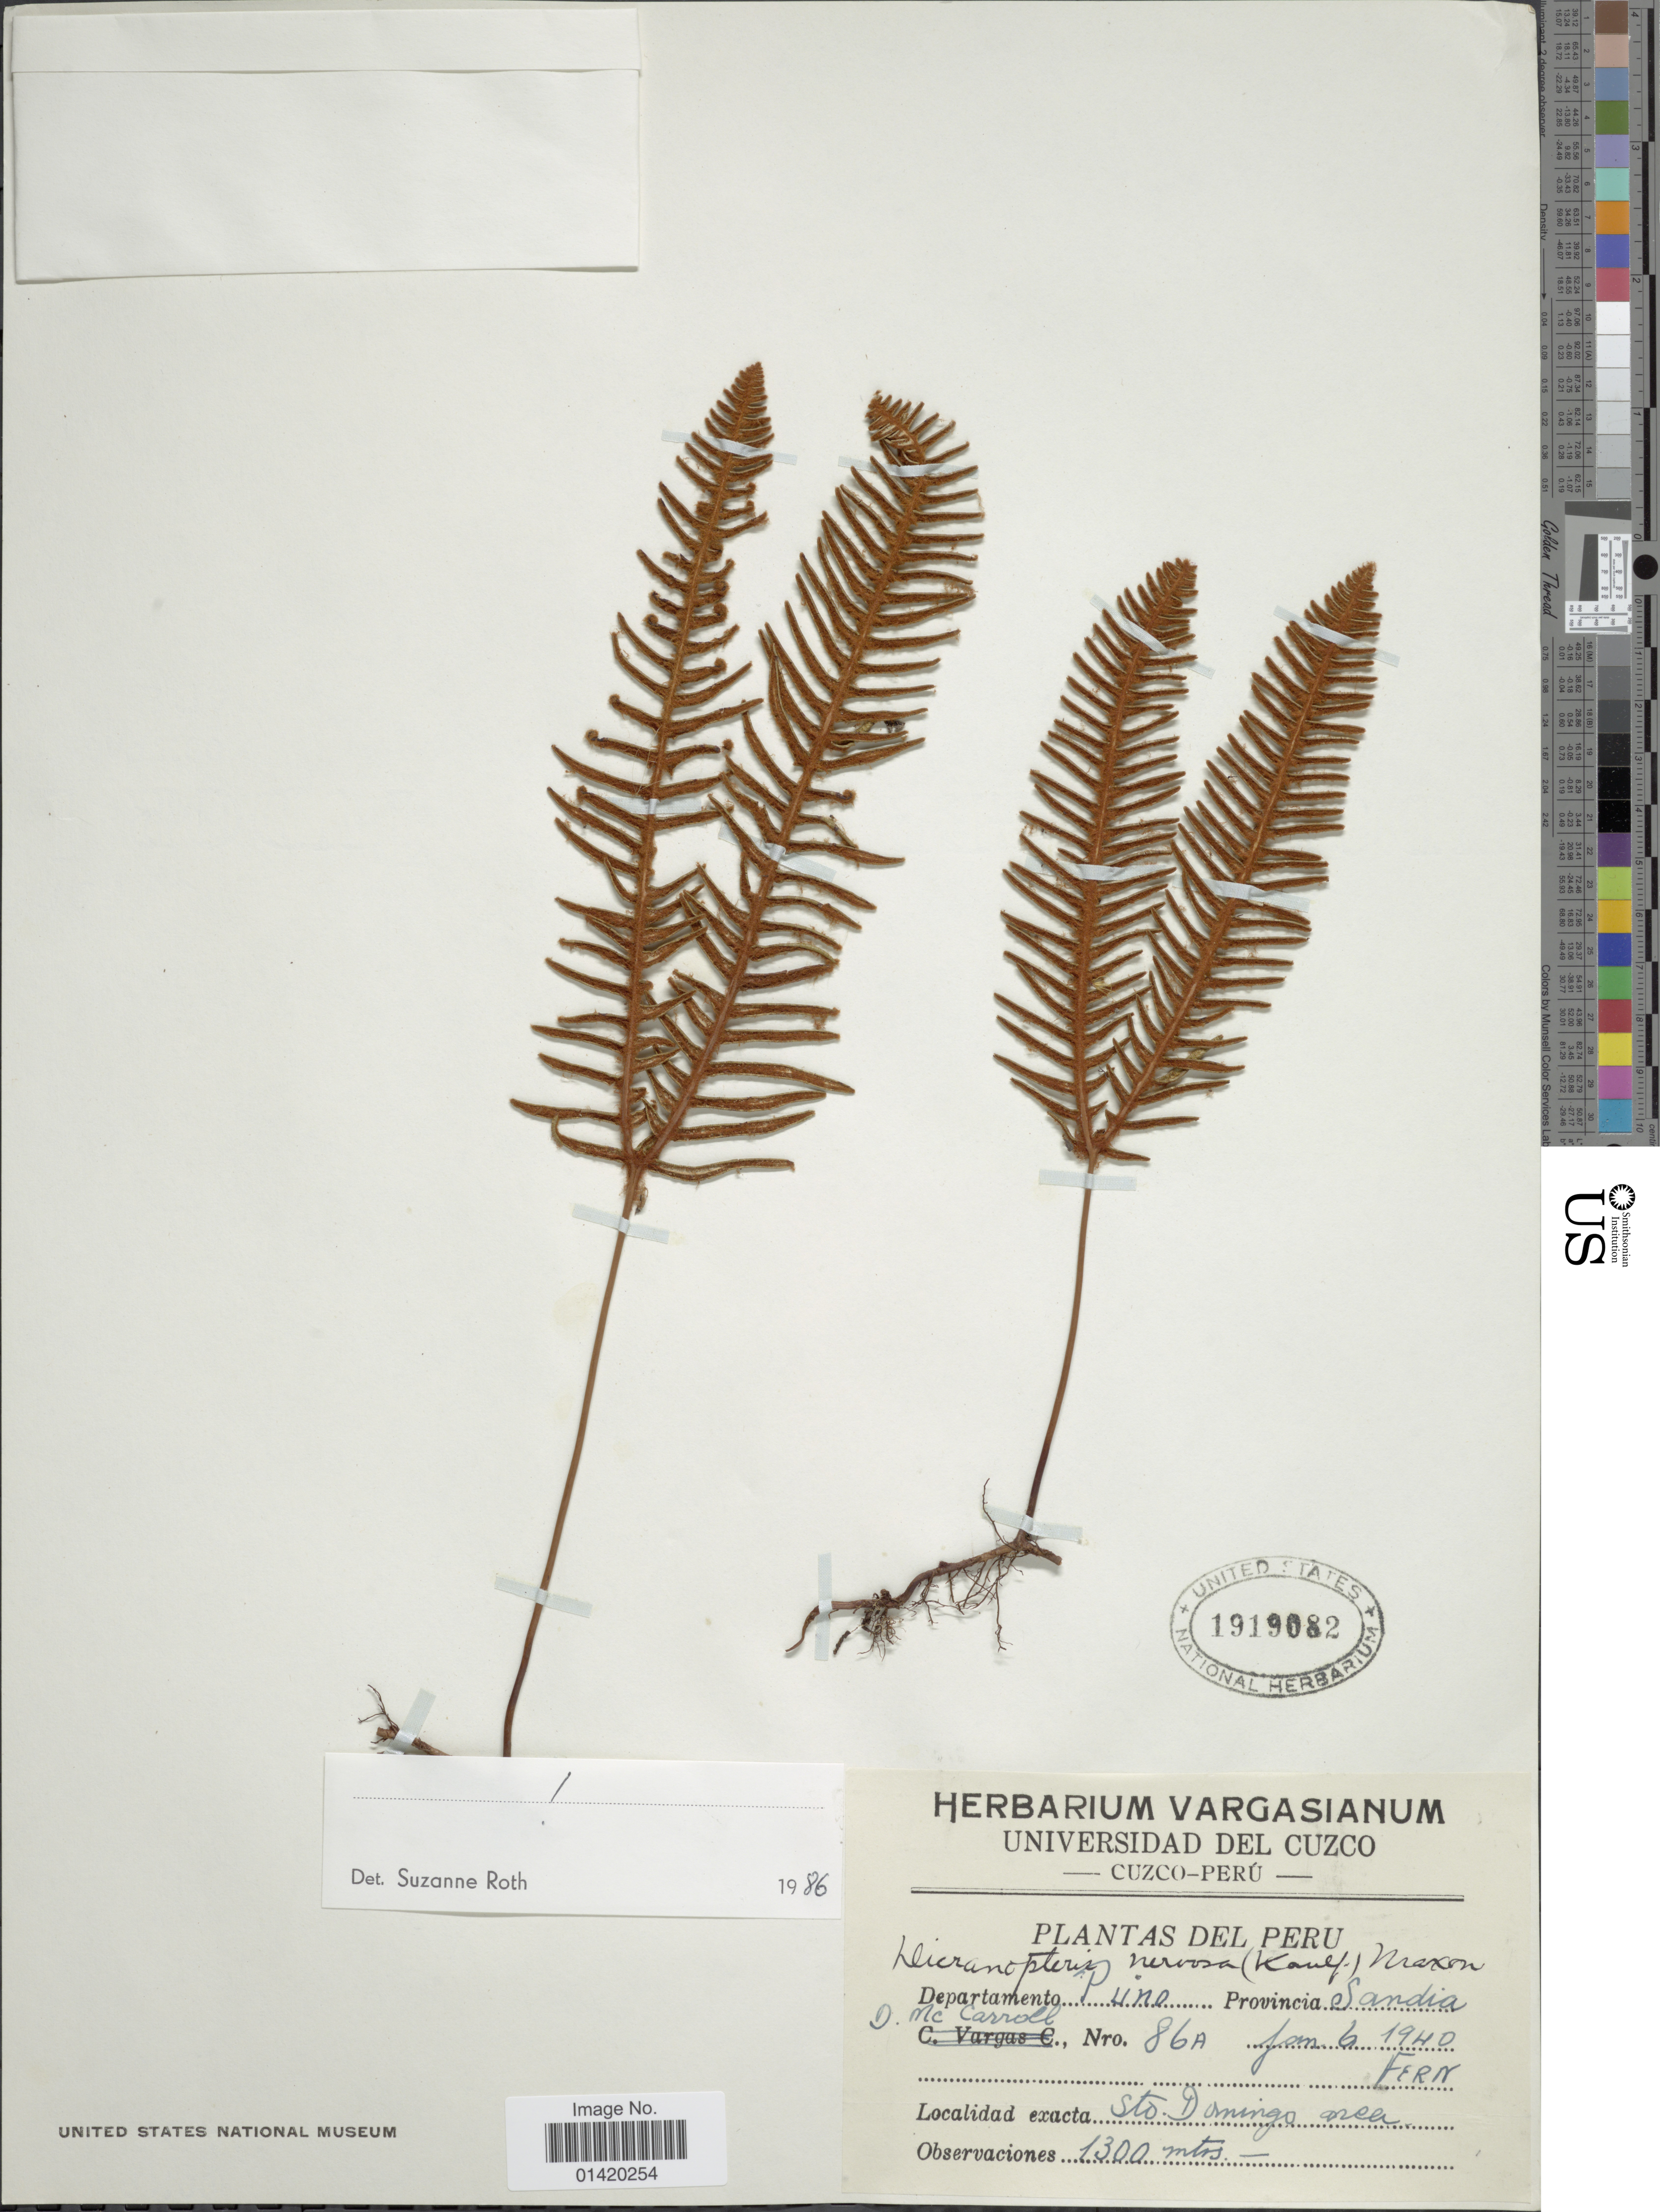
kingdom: Plantae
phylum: Tracheophyta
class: Polypodiopsida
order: Gleicheniales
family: Gleicheniaceae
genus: Dicranopteris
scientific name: Dicranopteris nervosa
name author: (Kaulf.) Maxon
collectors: J. Carroll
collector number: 86A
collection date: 1940-01-06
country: Peru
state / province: Puno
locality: Departamento Puno, provincia Sandia, Sto Domingo area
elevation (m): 1300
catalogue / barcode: US 1919082